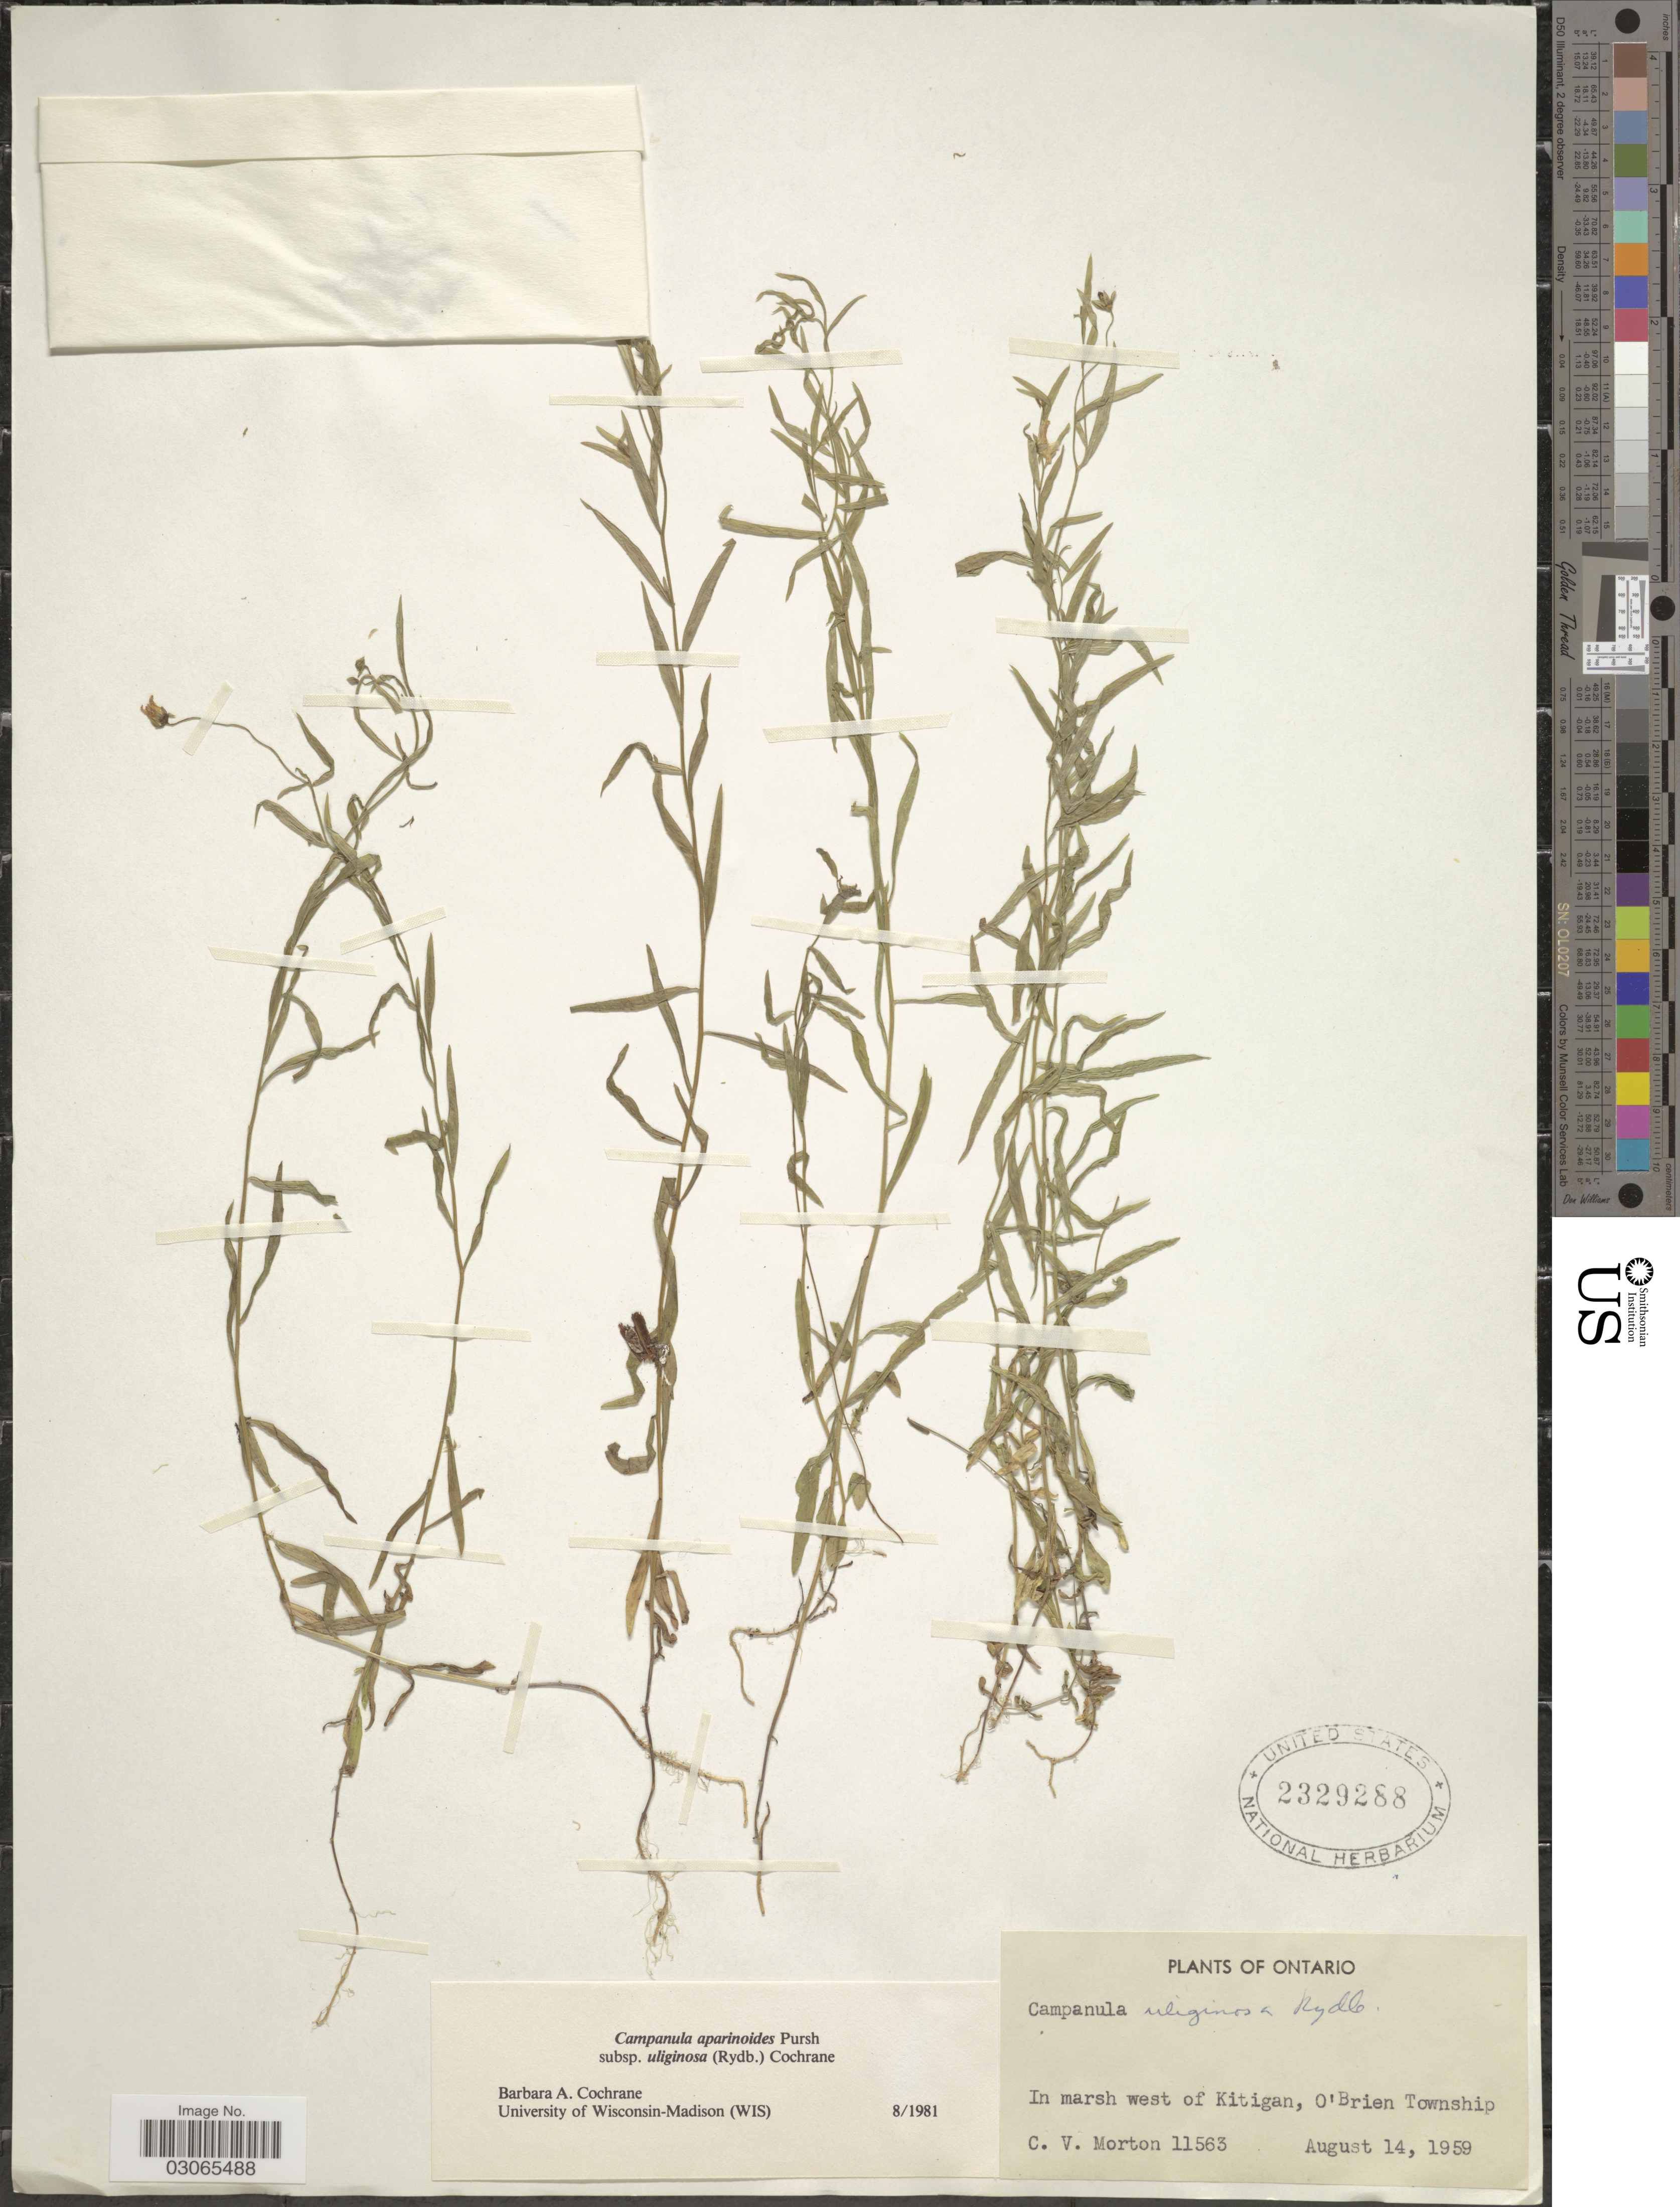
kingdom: Plantae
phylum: Tracheophyta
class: Magnoliopsida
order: Asterales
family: Campanulaceae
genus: Campanula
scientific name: Campanula aparinoides var. uliginosa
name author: (Rydb.) Gleason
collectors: C. V. Morton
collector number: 11563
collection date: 1959-08-14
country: Canada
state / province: Ontario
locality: In marsh west of Kitigan, O'Brien Township.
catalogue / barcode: US 2329288